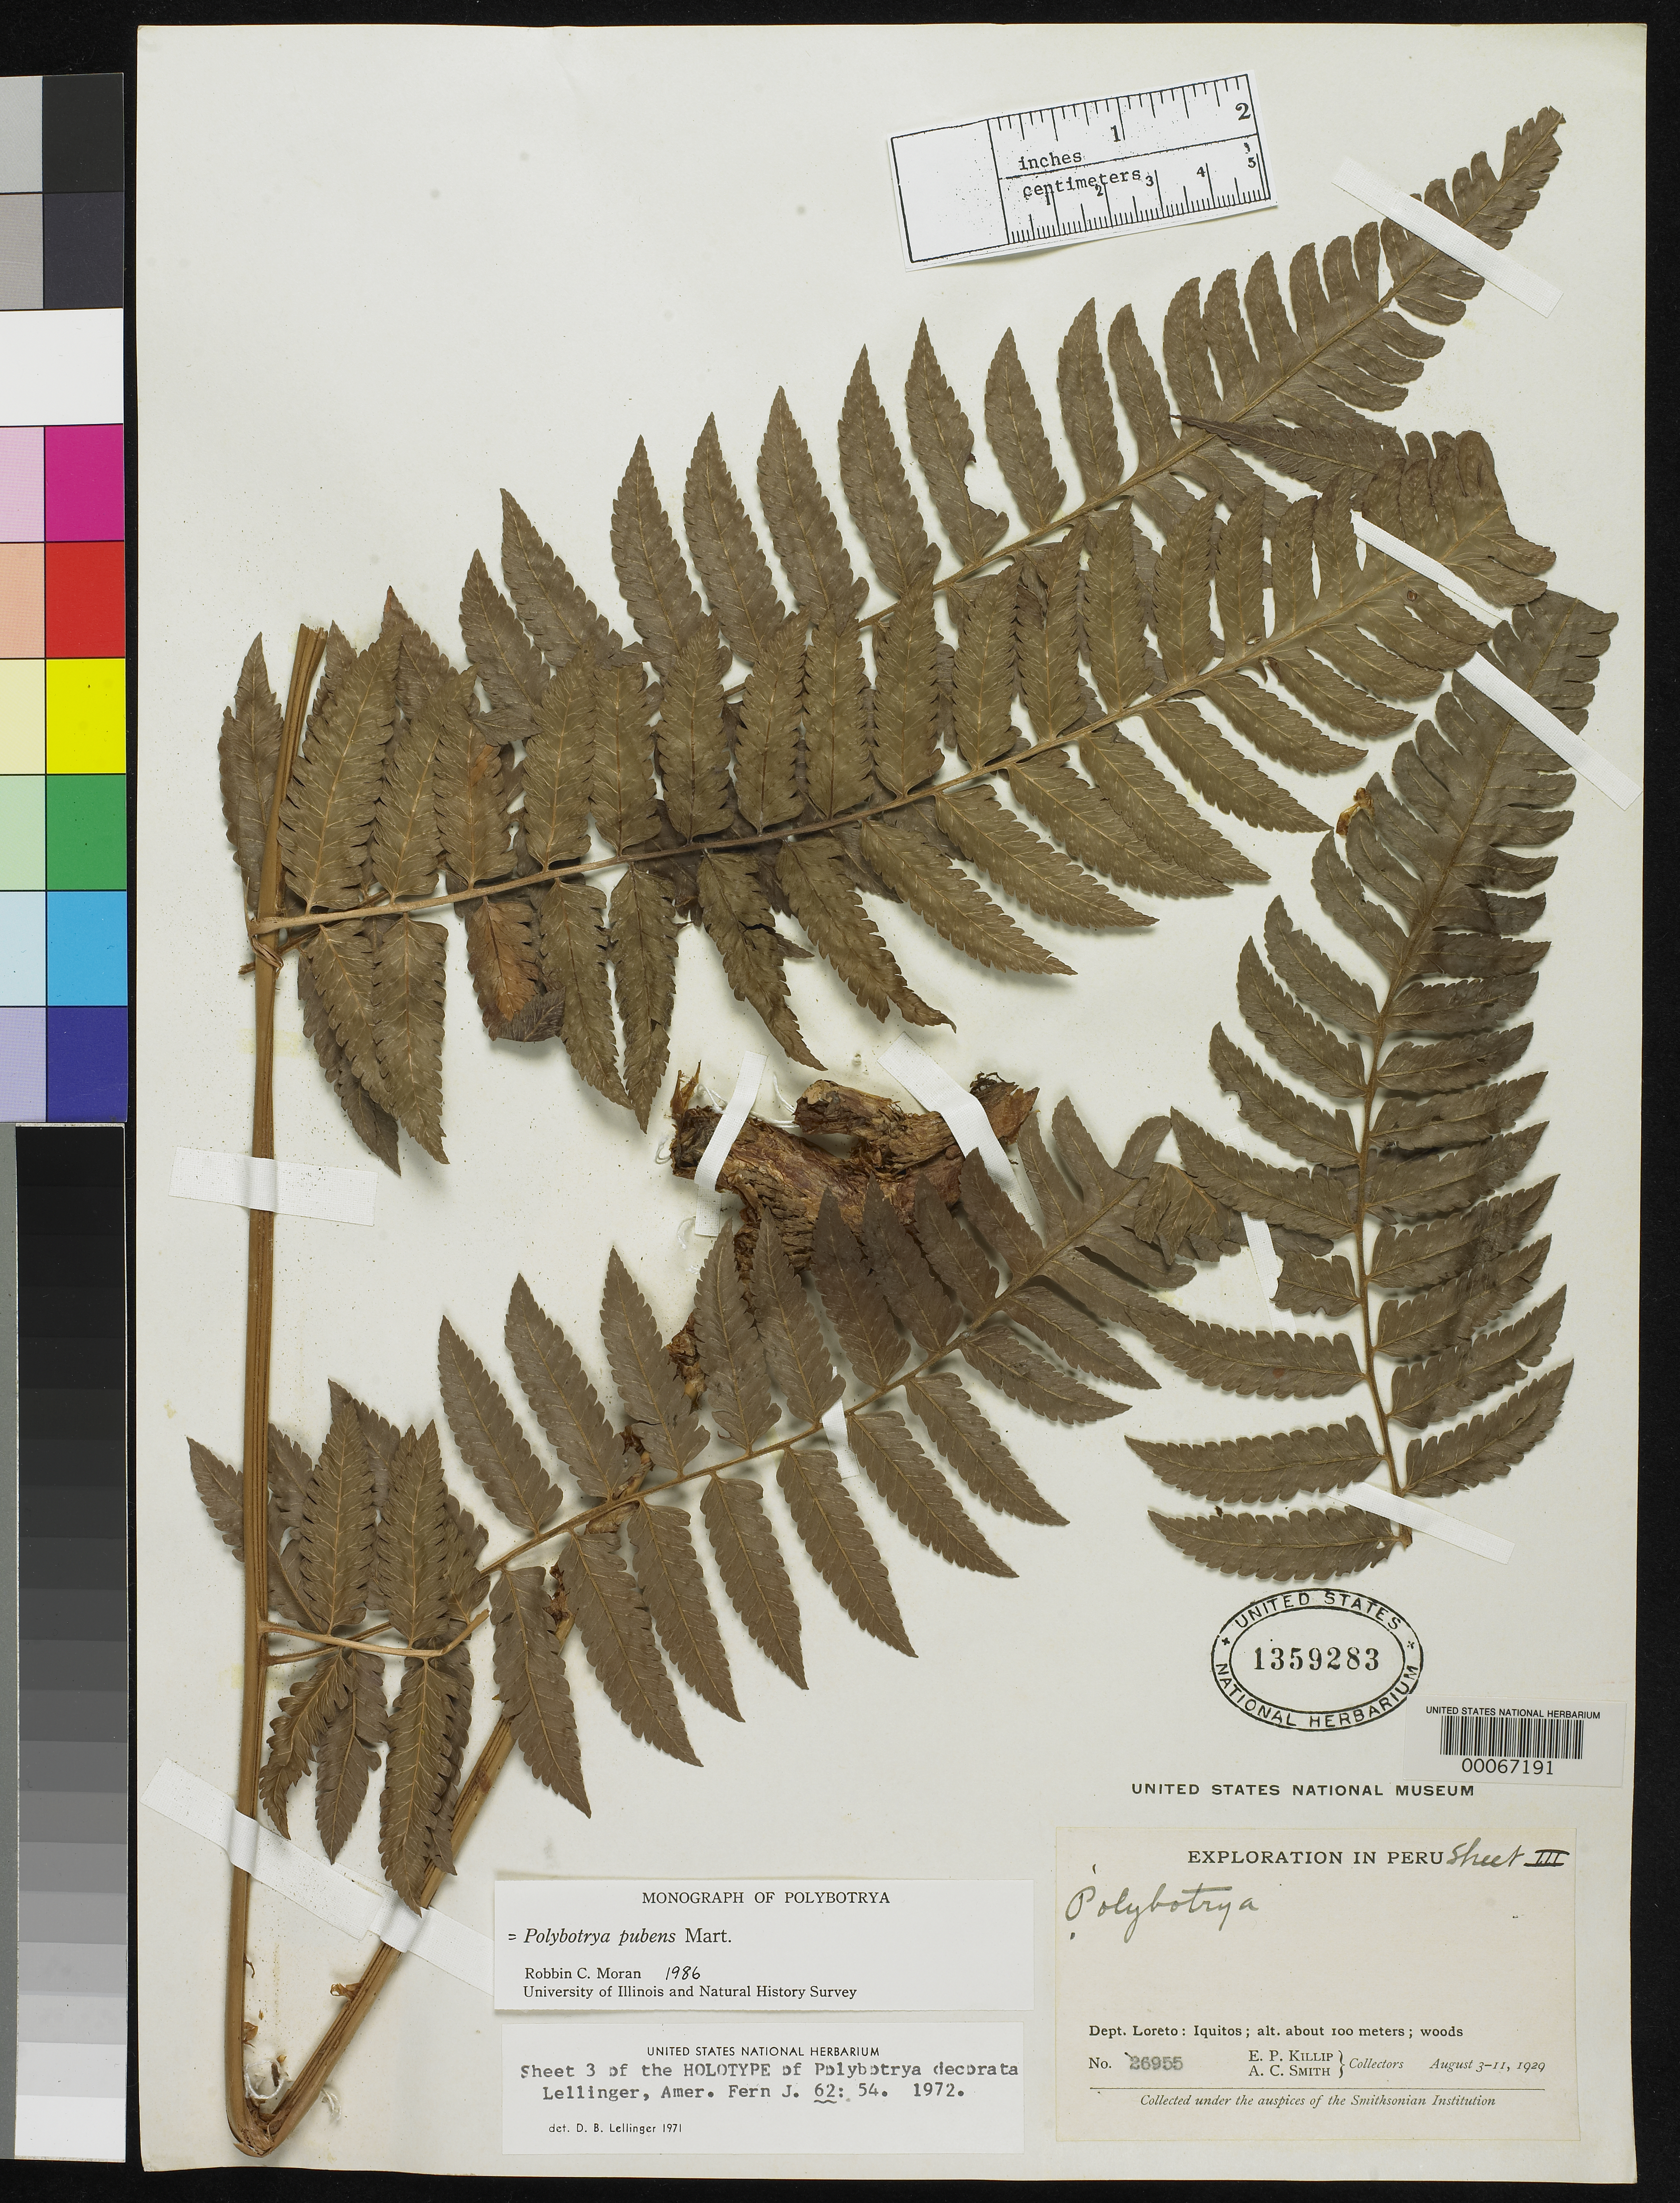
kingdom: Plantae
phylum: Tracheophyta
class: Polypodiopsida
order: Polypodiales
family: Dryopteridaceae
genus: Polybotrya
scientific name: Polybotrya decorata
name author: Lellinger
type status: Holotype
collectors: E. P. Killip & A. C. Smith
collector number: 26955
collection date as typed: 03 Aug 1929 to 11 Aug 1929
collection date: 1929-08-03/1929-08-11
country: Peru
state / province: Loreto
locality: Iquitos.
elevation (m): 100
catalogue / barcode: US 1359283